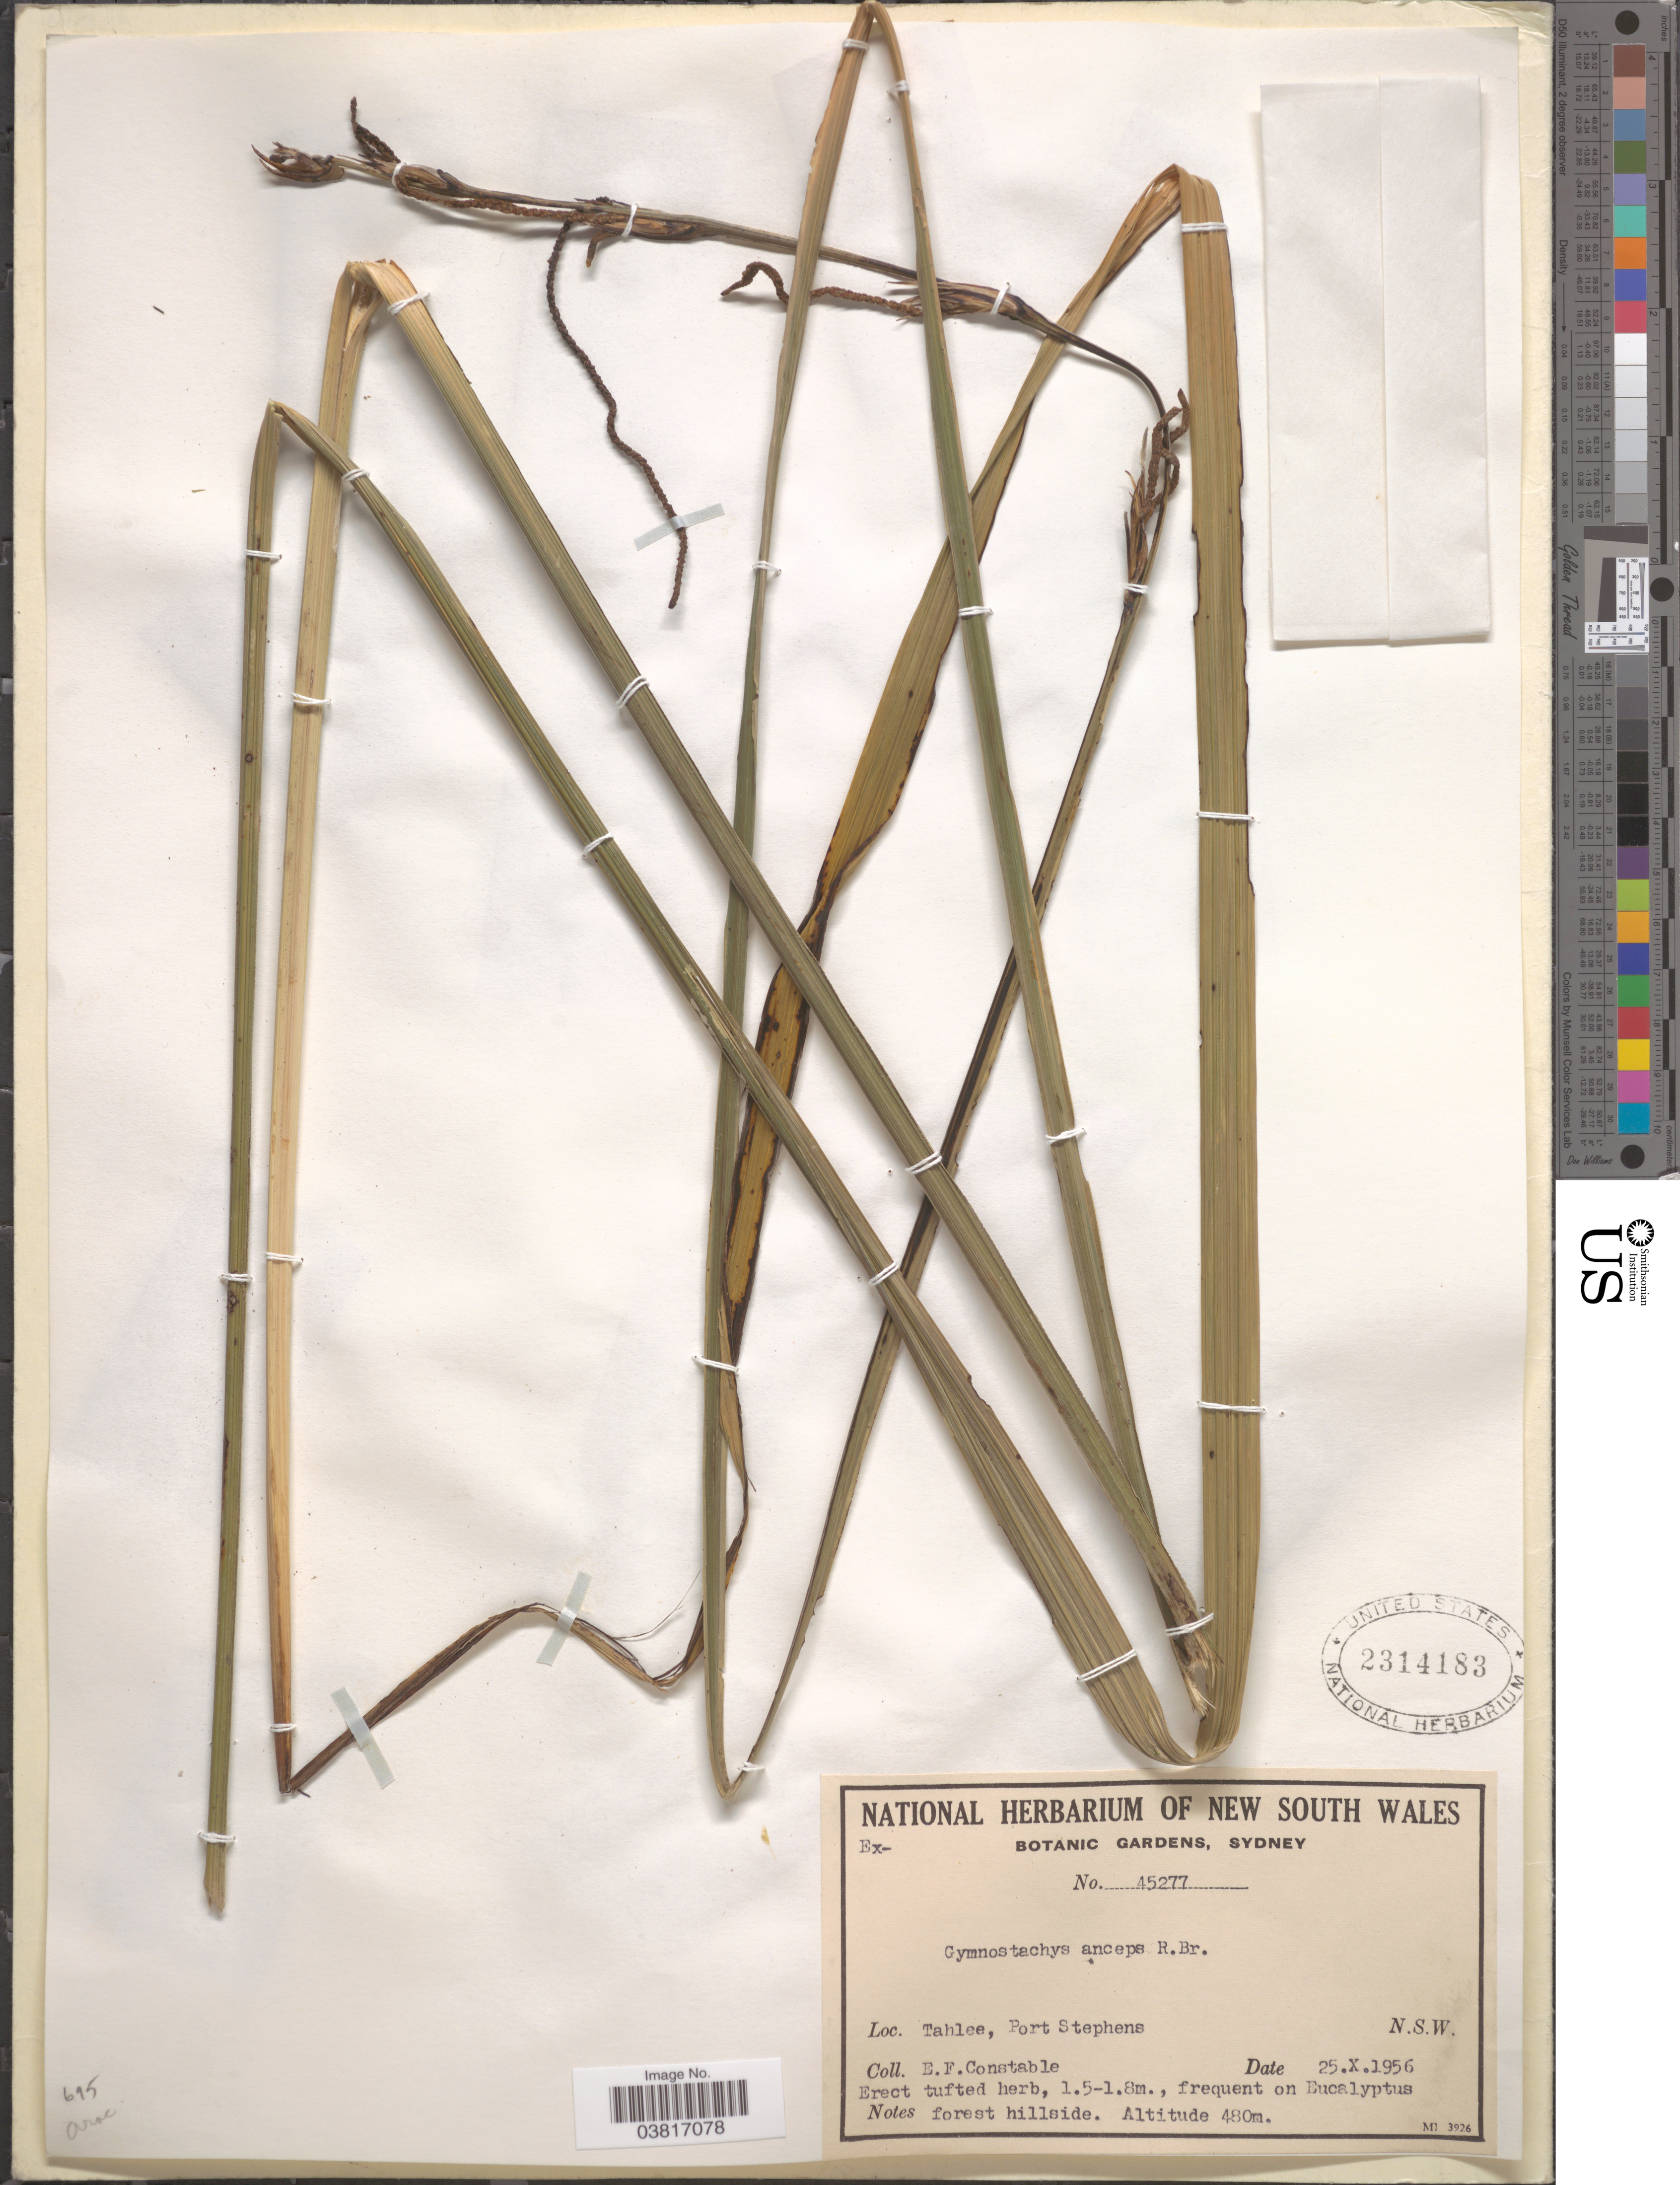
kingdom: Plantae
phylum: Tracheophyta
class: Liliopsida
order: Alismatales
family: Araceae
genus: Gymnostachys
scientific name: Gymnostachys anceps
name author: R. Br.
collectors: E. F. Constable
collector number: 45277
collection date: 1956-10-25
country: Australia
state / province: New South Wales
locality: Tahlee, Port Stephens. Forest hillside.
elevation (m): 480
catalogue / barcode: US 2314183